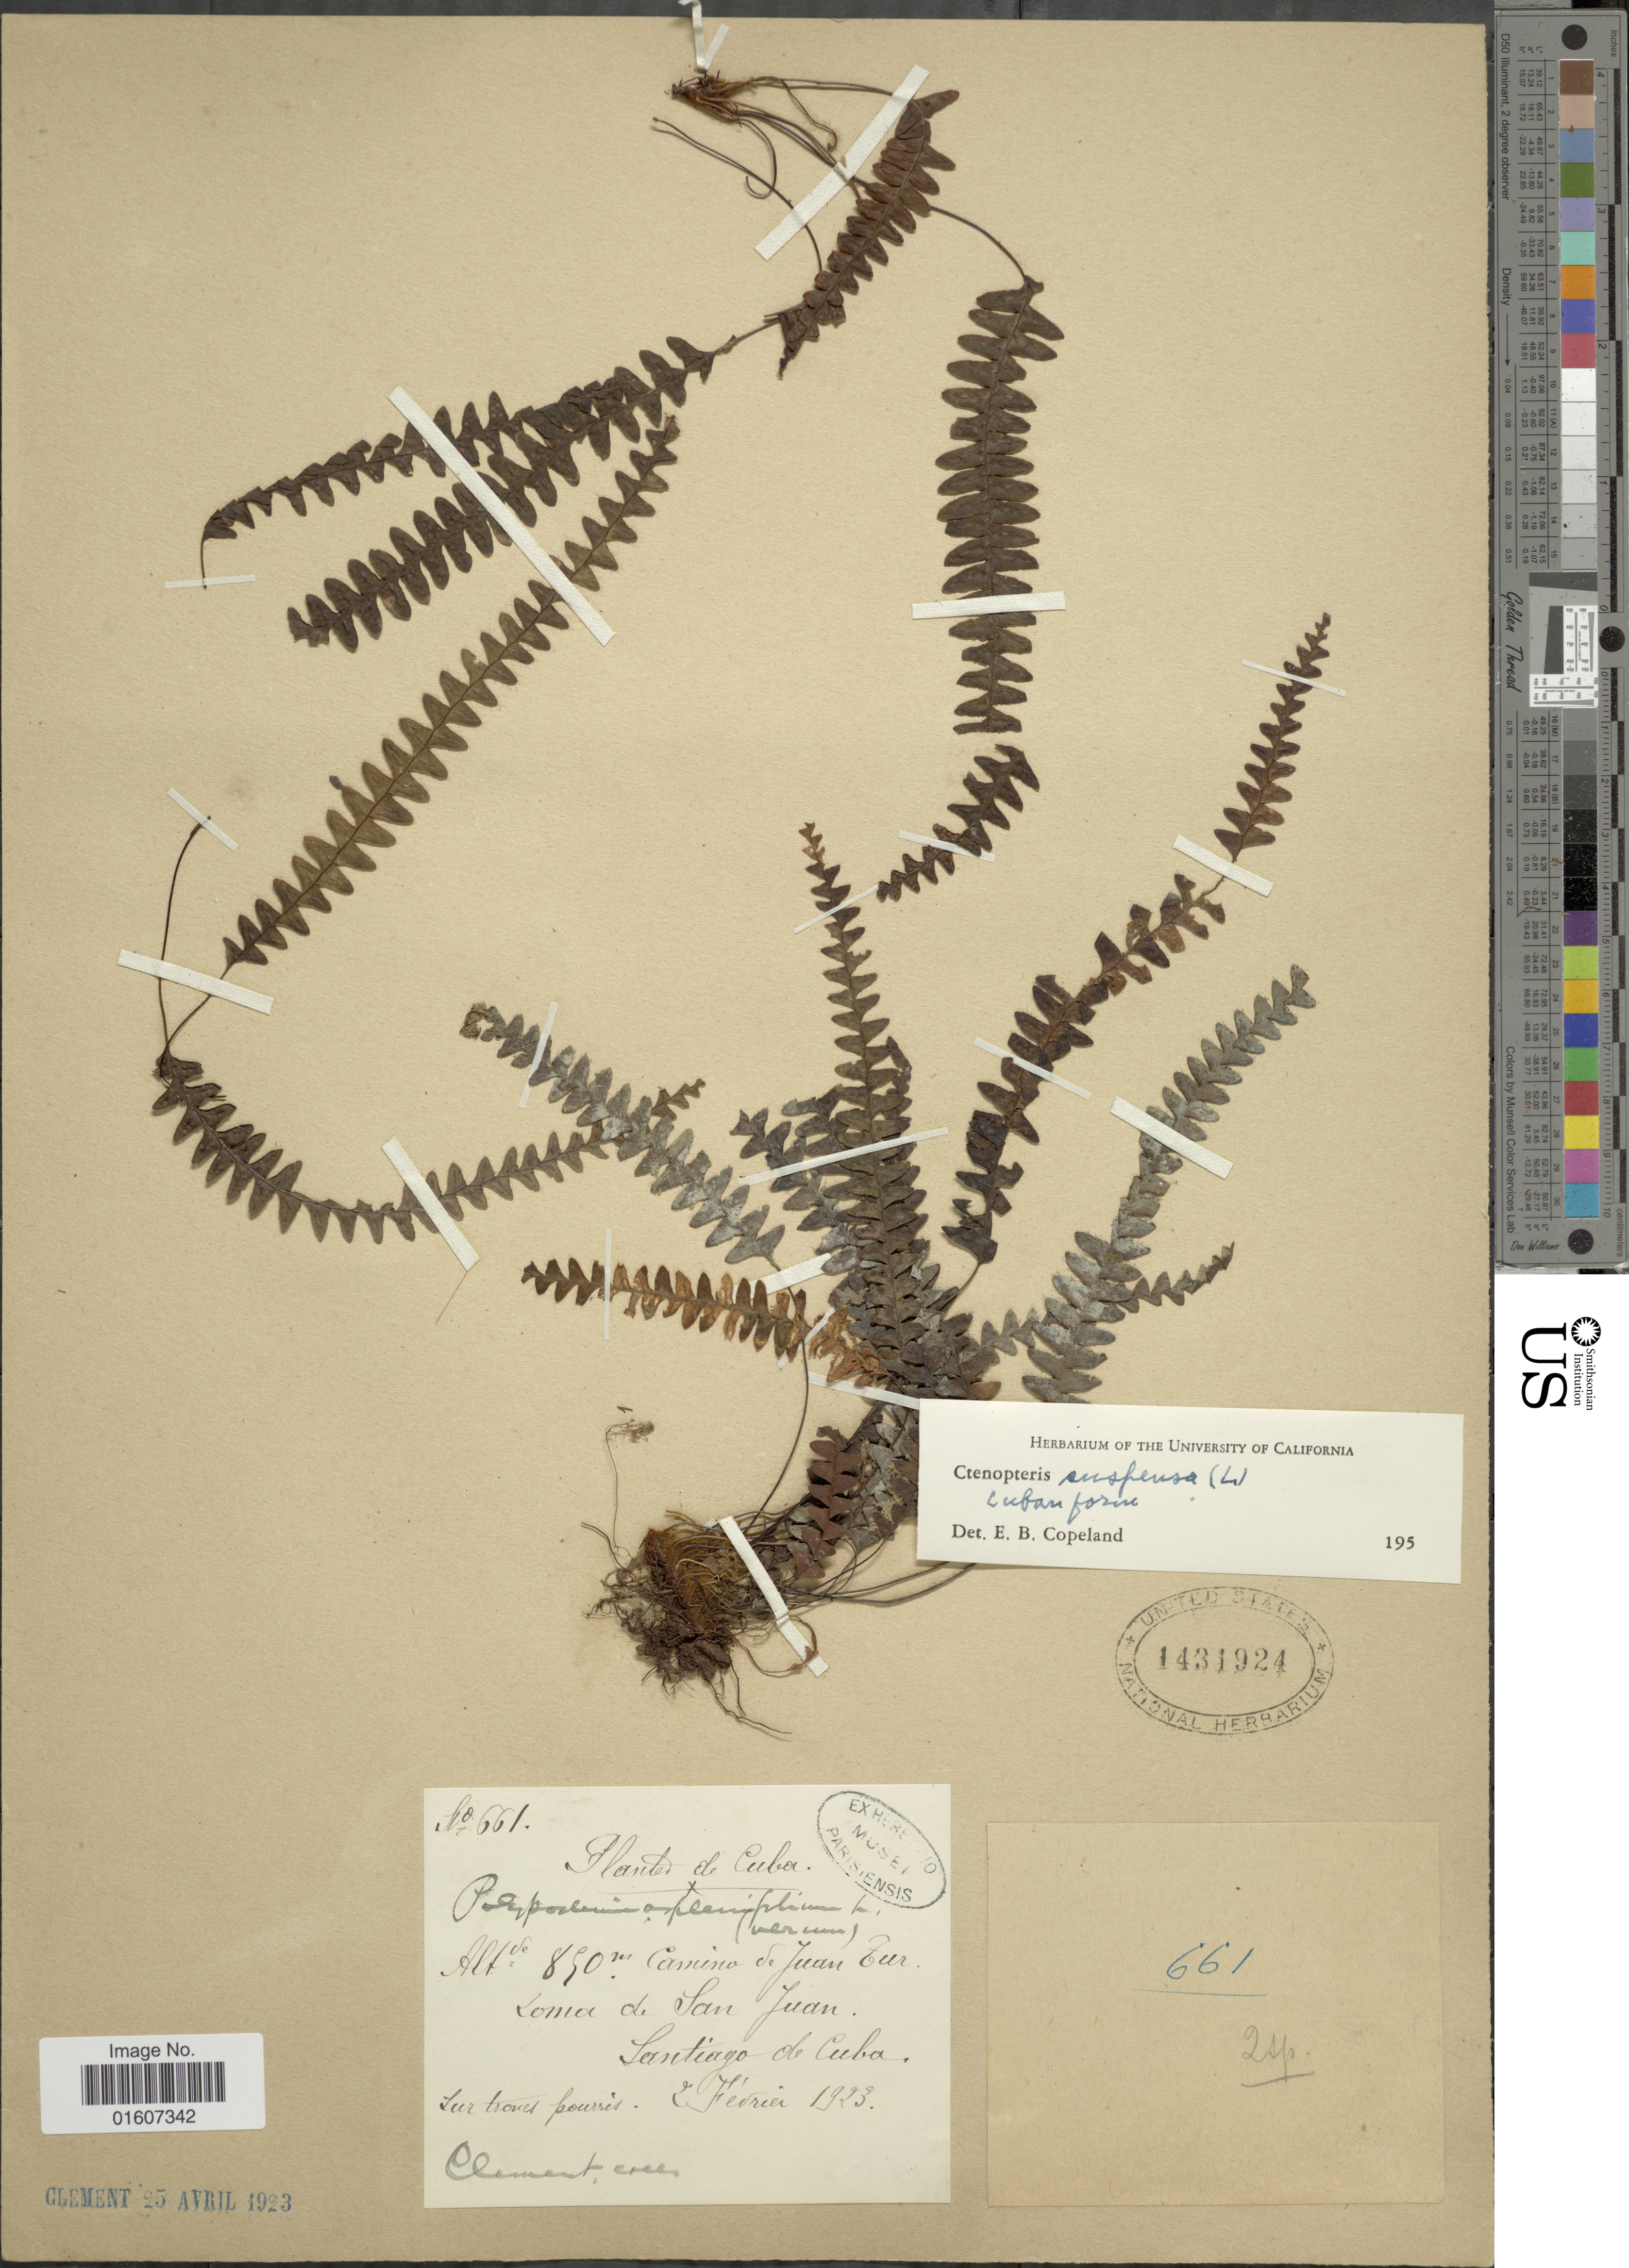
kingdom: Plantae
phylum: Tracheophyta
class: Polypodiopsida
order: Polypodiales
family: Polypodiaceae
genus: Terpsichore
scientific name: Terpsichore asplenifolia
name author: (L.) A.R. Sm.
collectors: -. Clement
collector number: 661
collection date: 1923-02-02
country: Cuba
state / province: Santiago de Cuba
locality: Camino de Juan Fur, Loma de San Juan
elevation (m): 890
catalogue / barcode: US 1431924